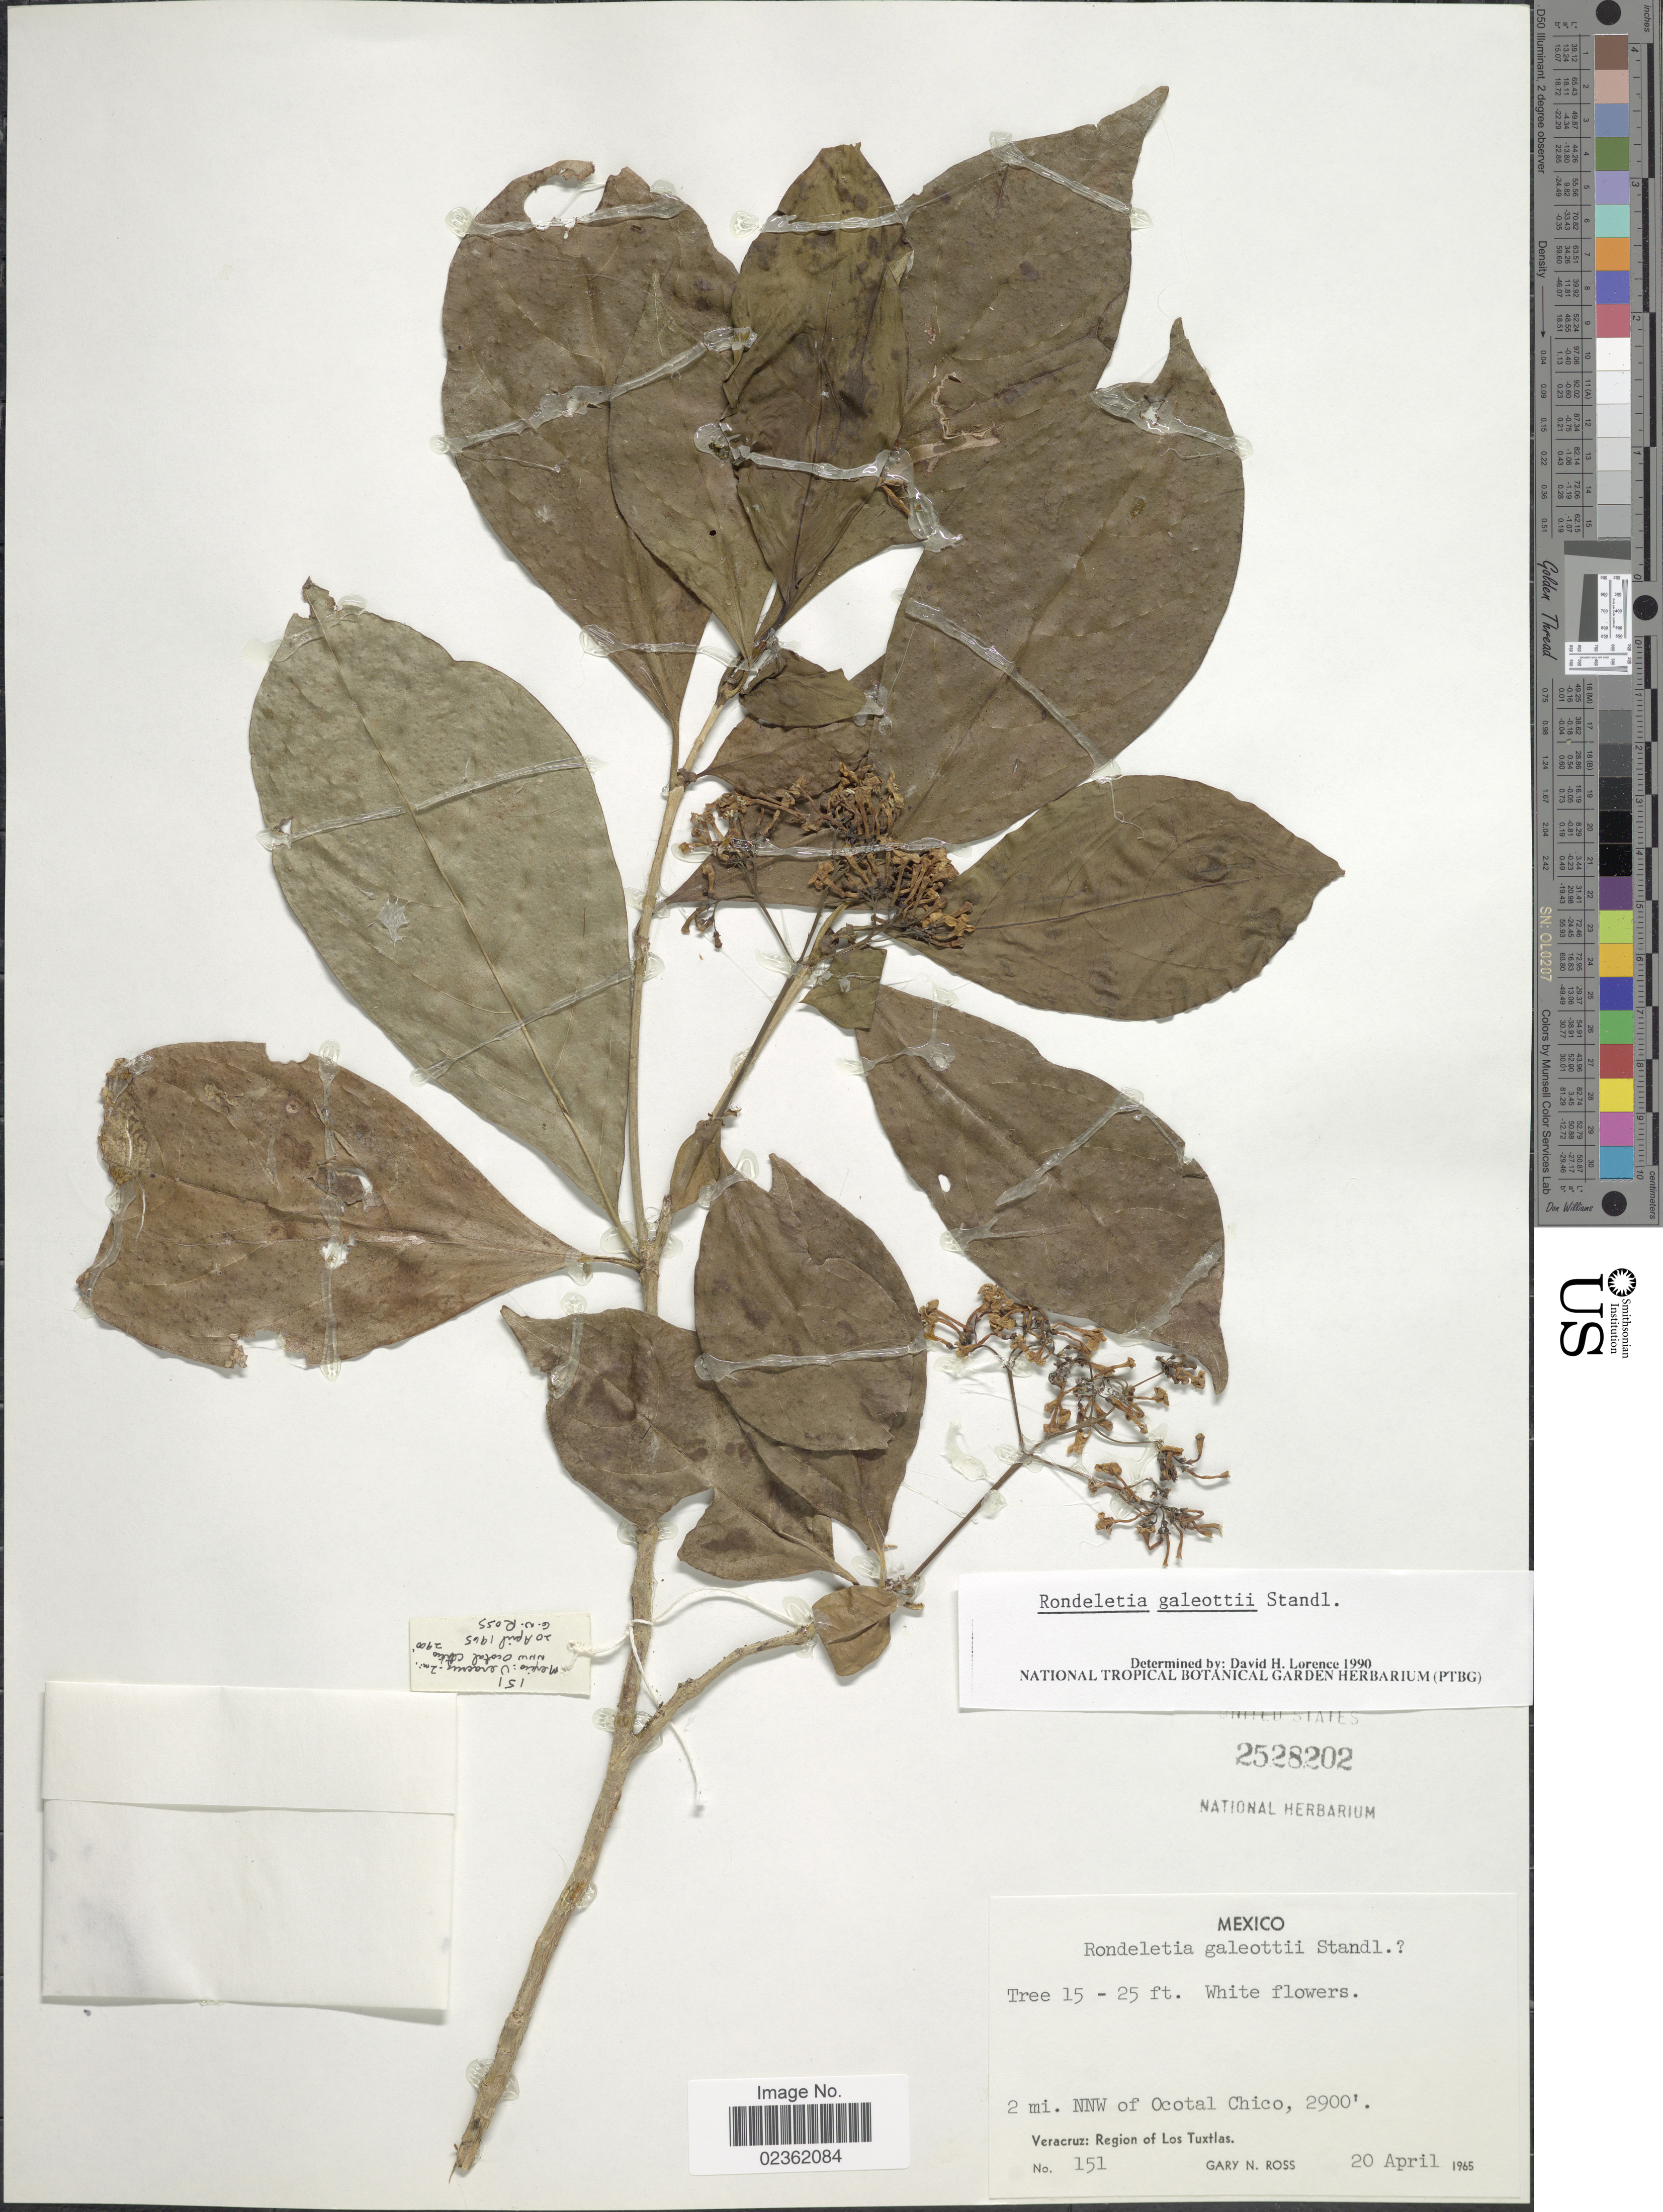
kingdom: Plantae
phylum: Tracheophyta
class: Magnoliopsida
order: Gentianales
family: Rubiaceae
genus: Rondeletia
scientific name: Rondeletia galeottii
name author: Standl.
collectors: G. N. Ross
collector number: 151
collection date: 1965-04-20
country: Mexico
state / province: Veracruz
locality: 2 mi. NNW of Ocotal Chico, Veracruz: Region of Los Tuxtlas.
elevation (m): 884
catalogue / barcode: US 2528202